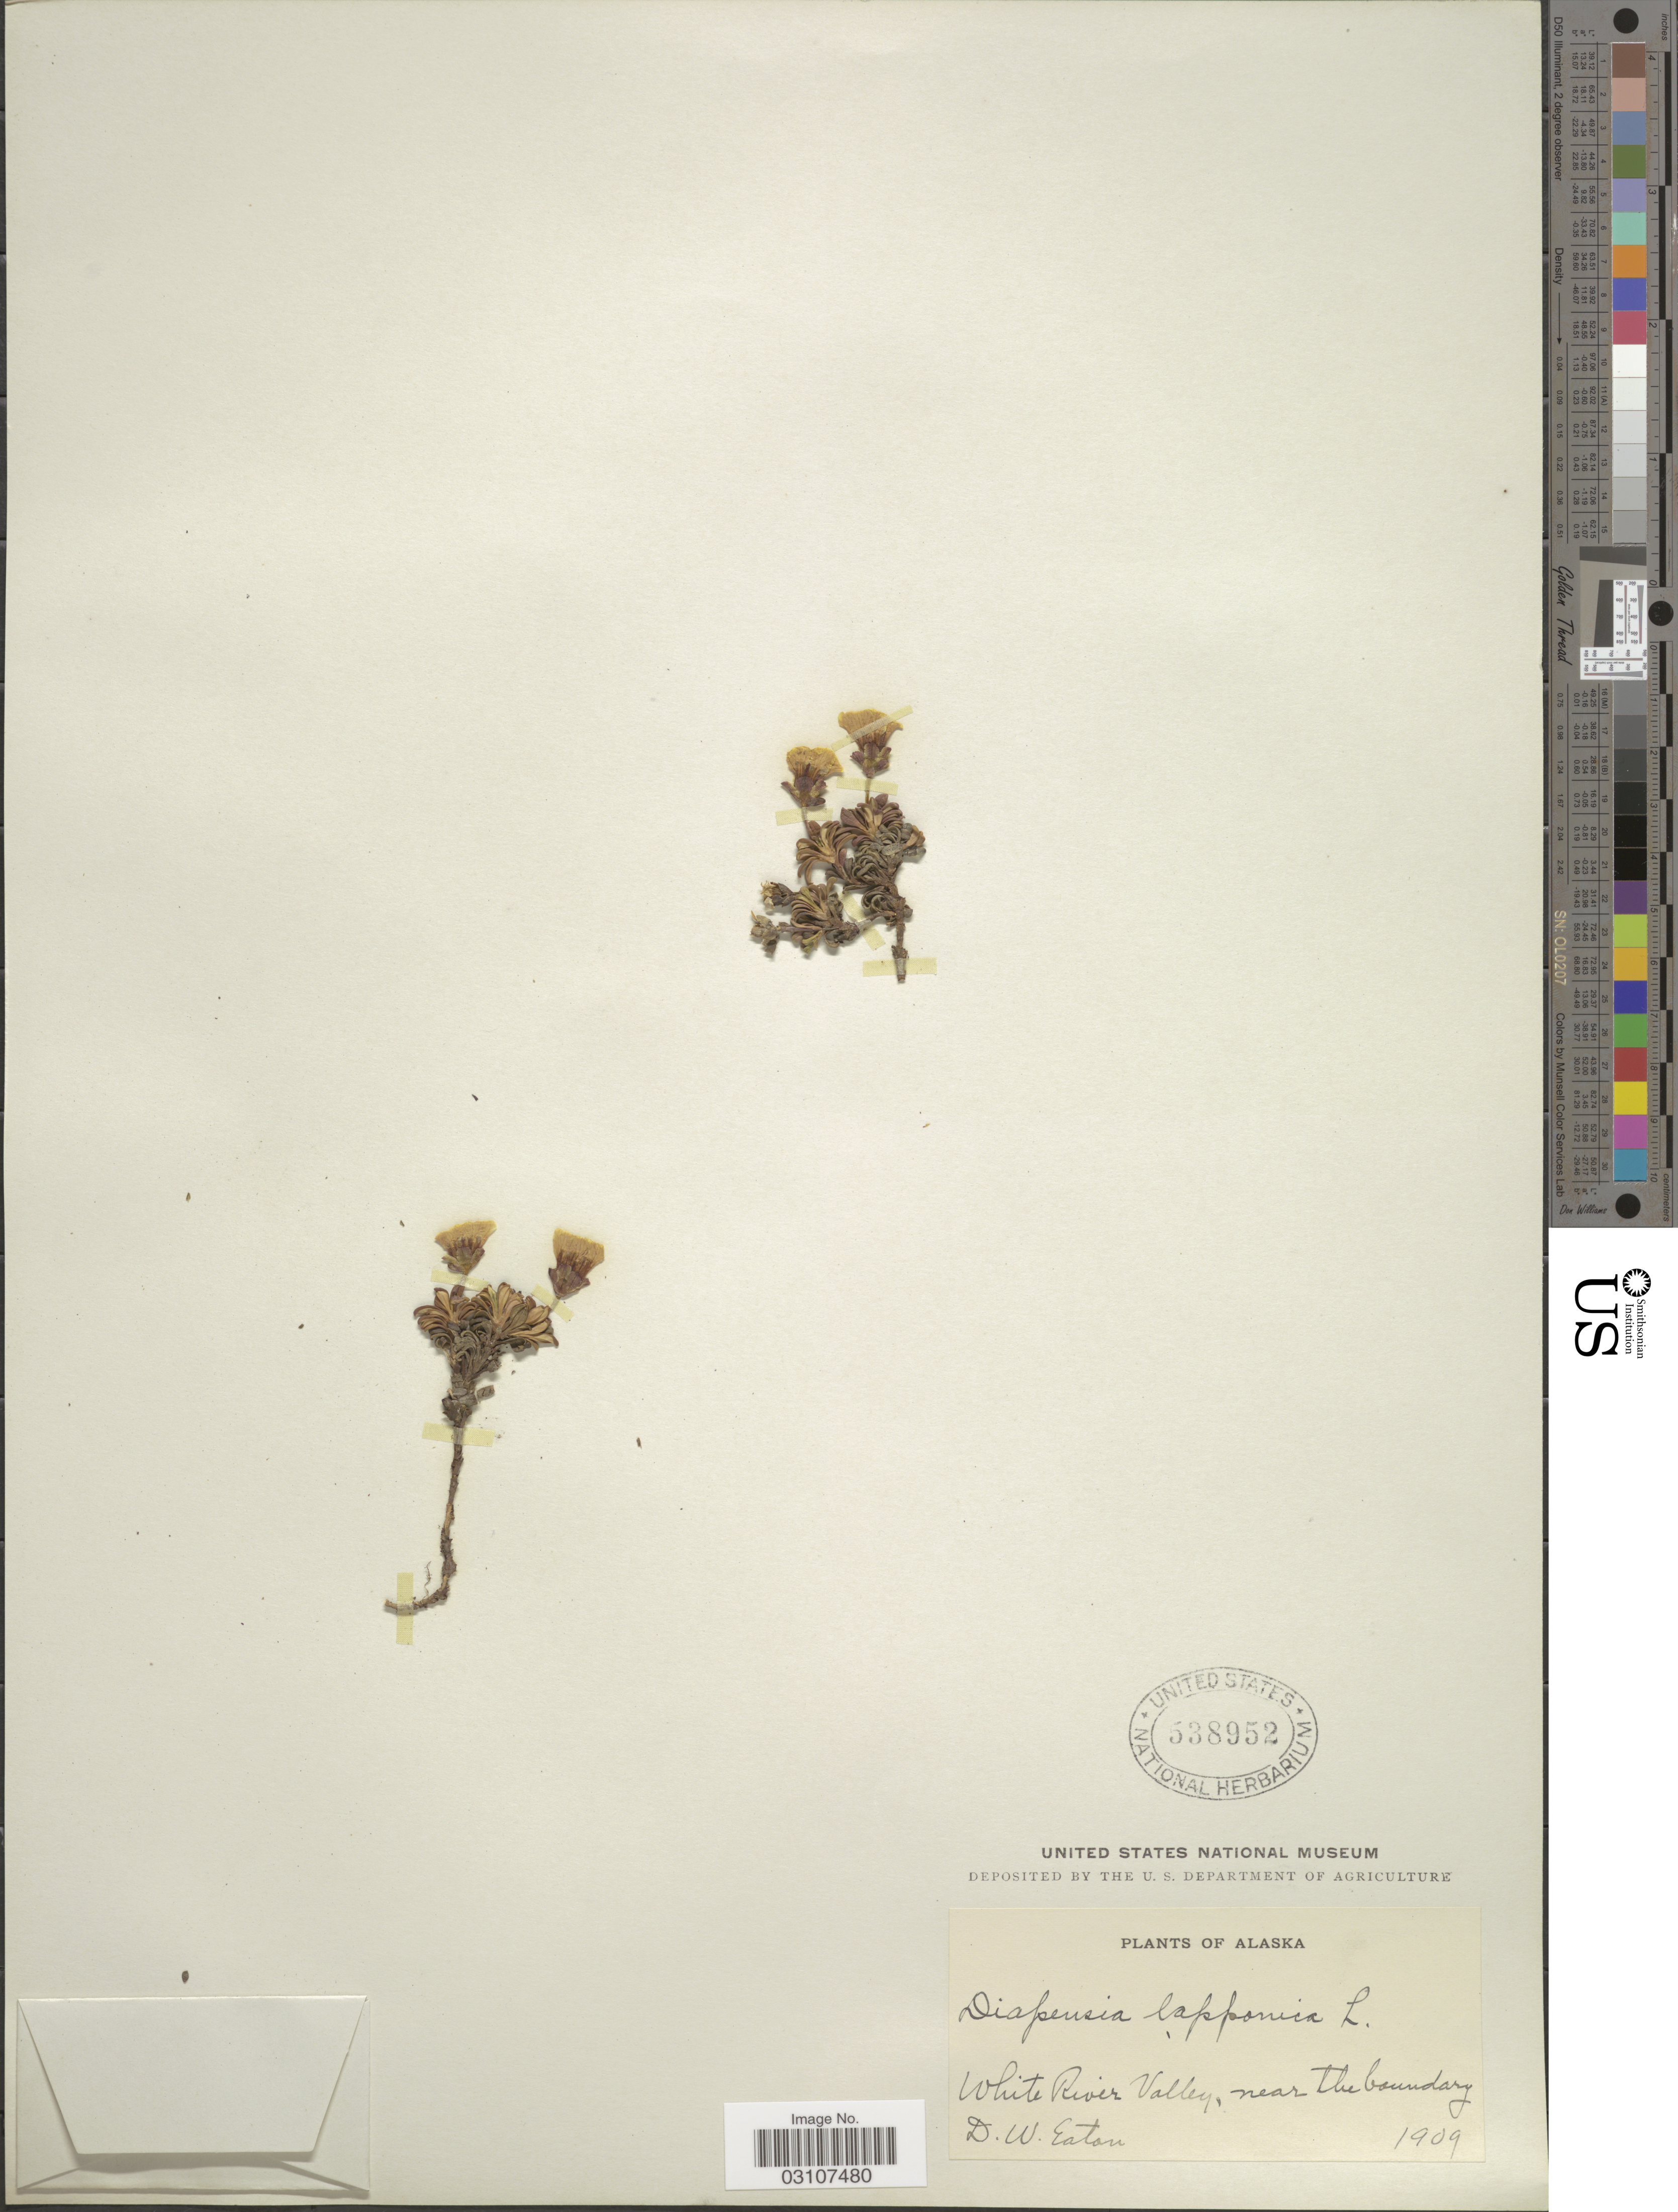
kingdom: Plantae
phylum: Tracheophyta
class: Magnoliopsida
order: Ericales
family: Diapensiaceae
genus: Diapensia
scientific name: Diapensia lapponica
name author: L.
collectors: D. Eaton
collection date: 1909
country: United States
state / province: Alaska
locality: White River Valley, near the boundary.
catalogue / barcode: US 538952